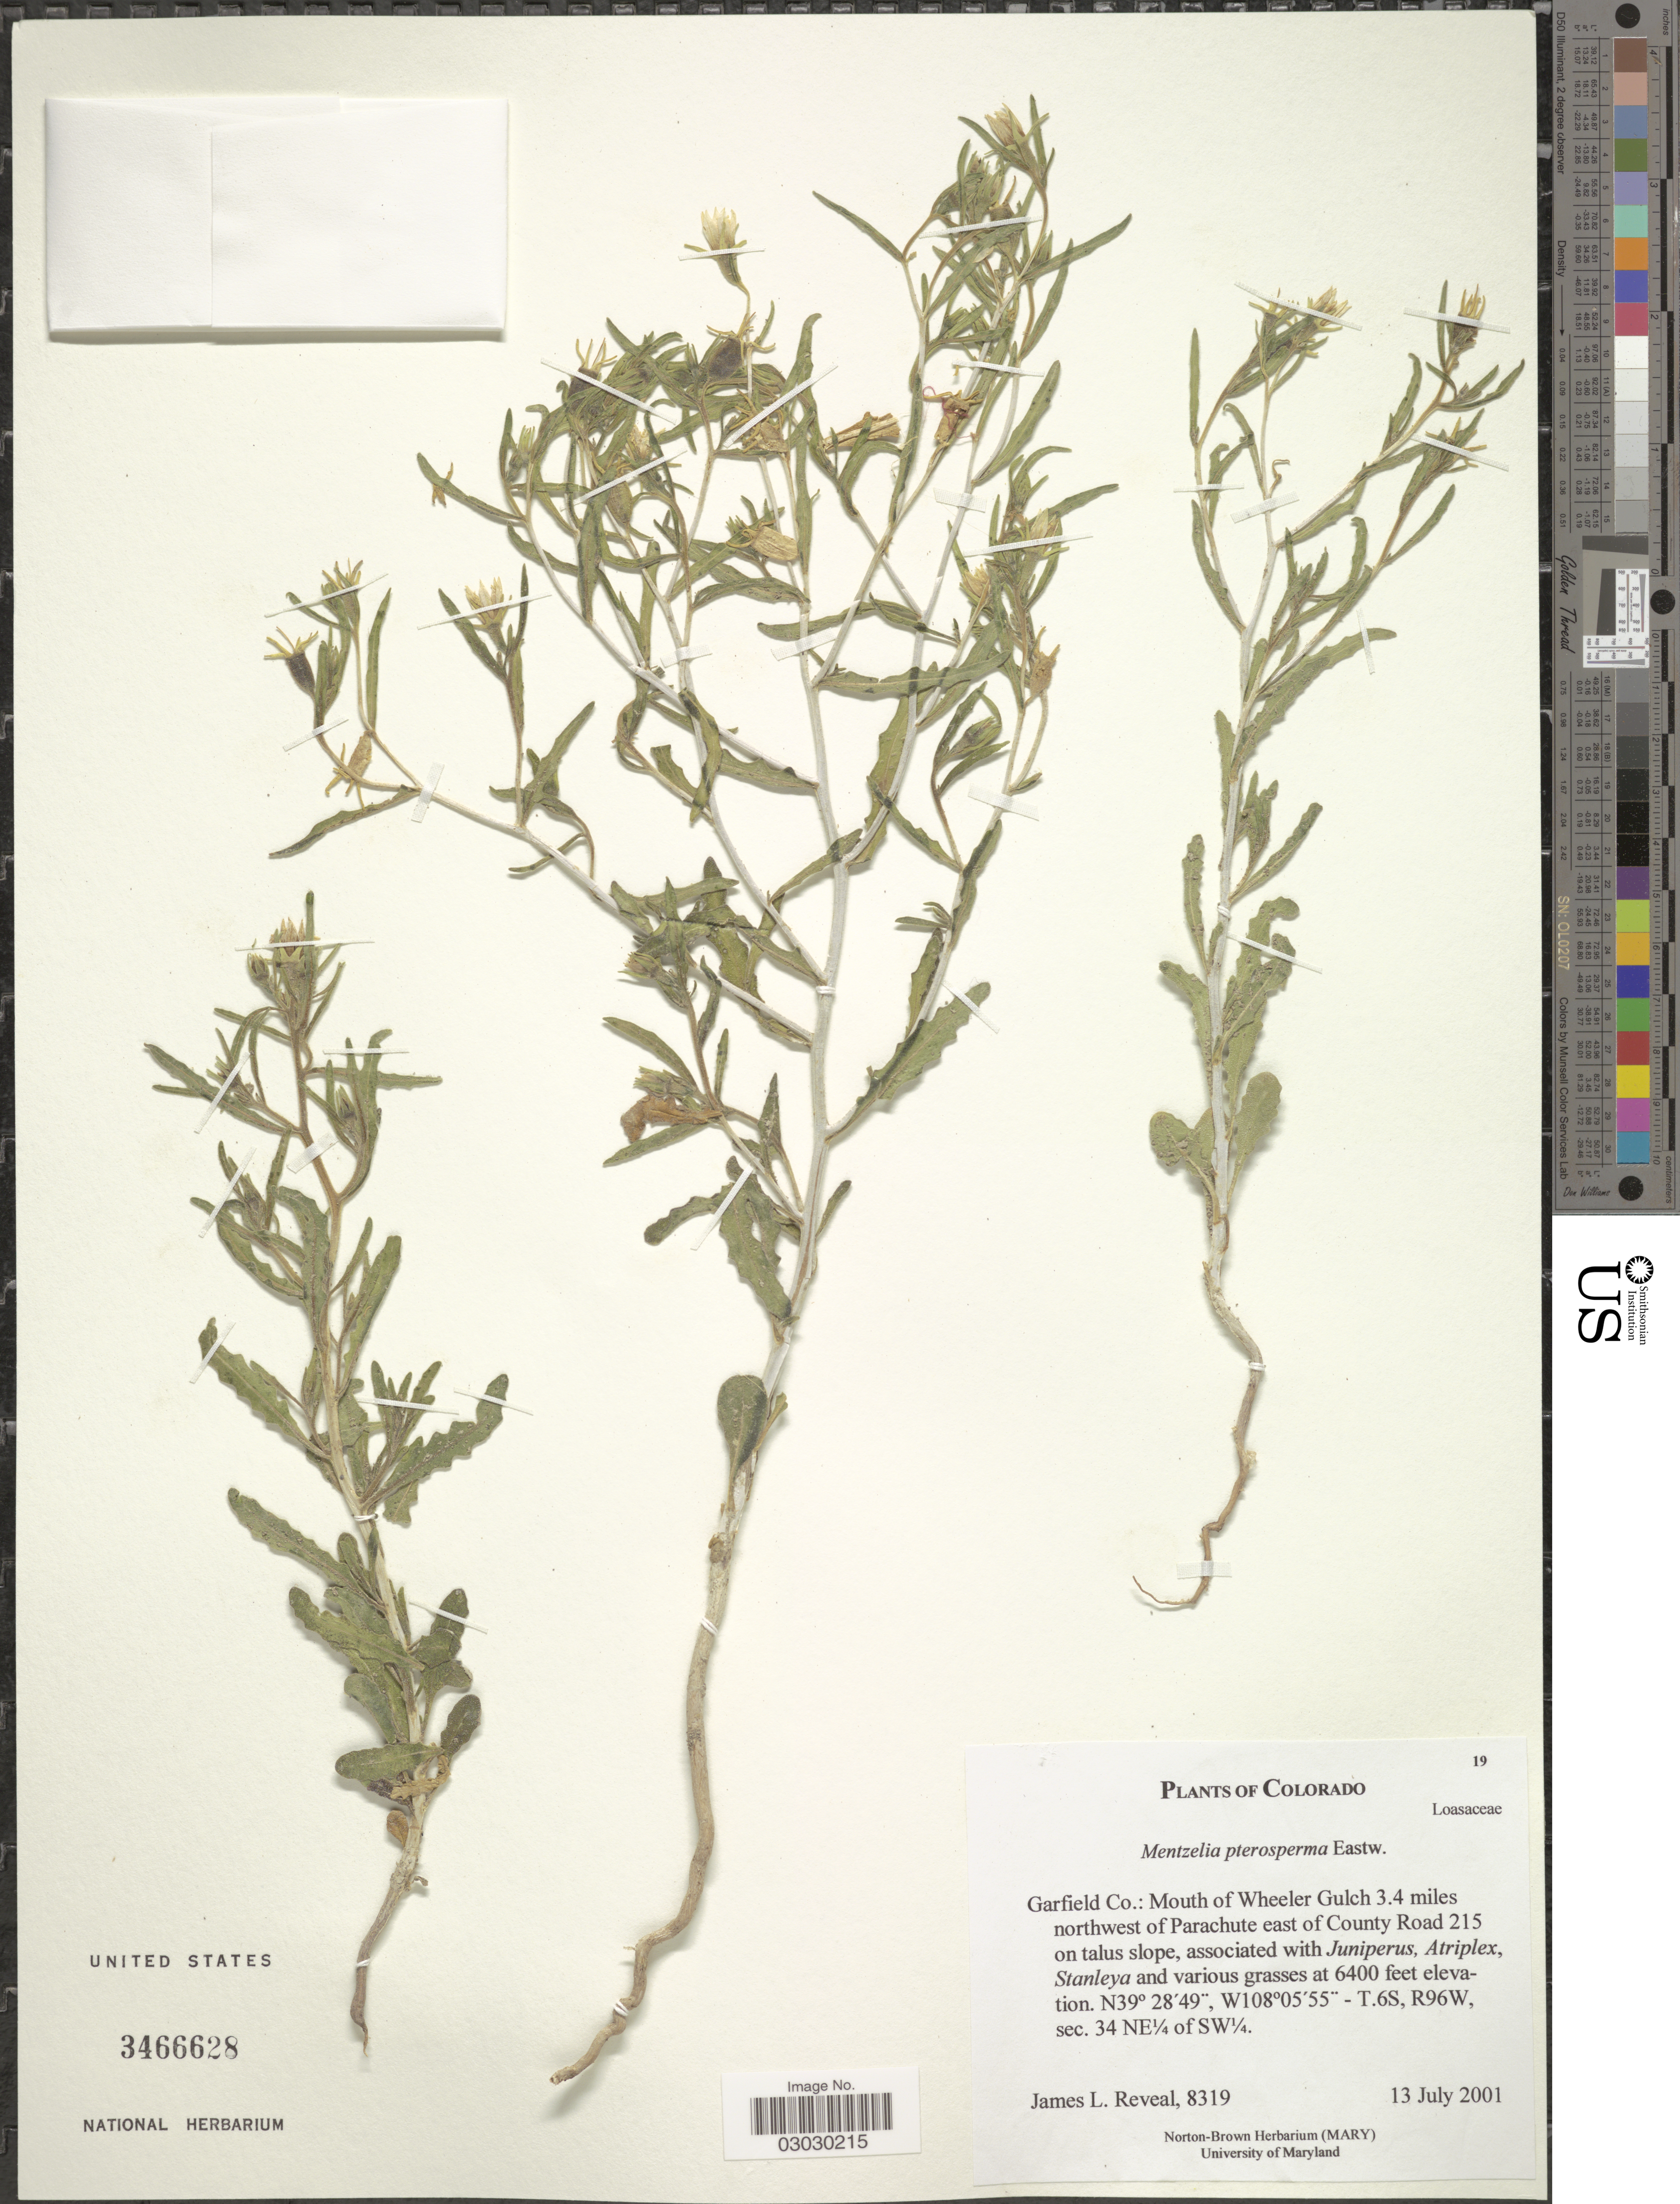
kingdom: Plantae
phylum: Tracheophyta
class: Magnoliopsida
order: Cornales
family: Loasaceae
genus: Mentzelia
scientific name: Mentzelia pterosperma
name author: Eastw.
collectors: J. L. Reveal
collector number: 8319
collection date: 2001-07-13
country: United States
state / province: Colorado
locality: Garfield Co.: Mouth of Wheeler Gulch 3.4 miles northwest of Parachute east of County Road 215 on talus slope, T.6S, R96W, sec. 34 NE¼ of SW¼.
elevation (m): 1951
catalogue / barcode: US 3466628